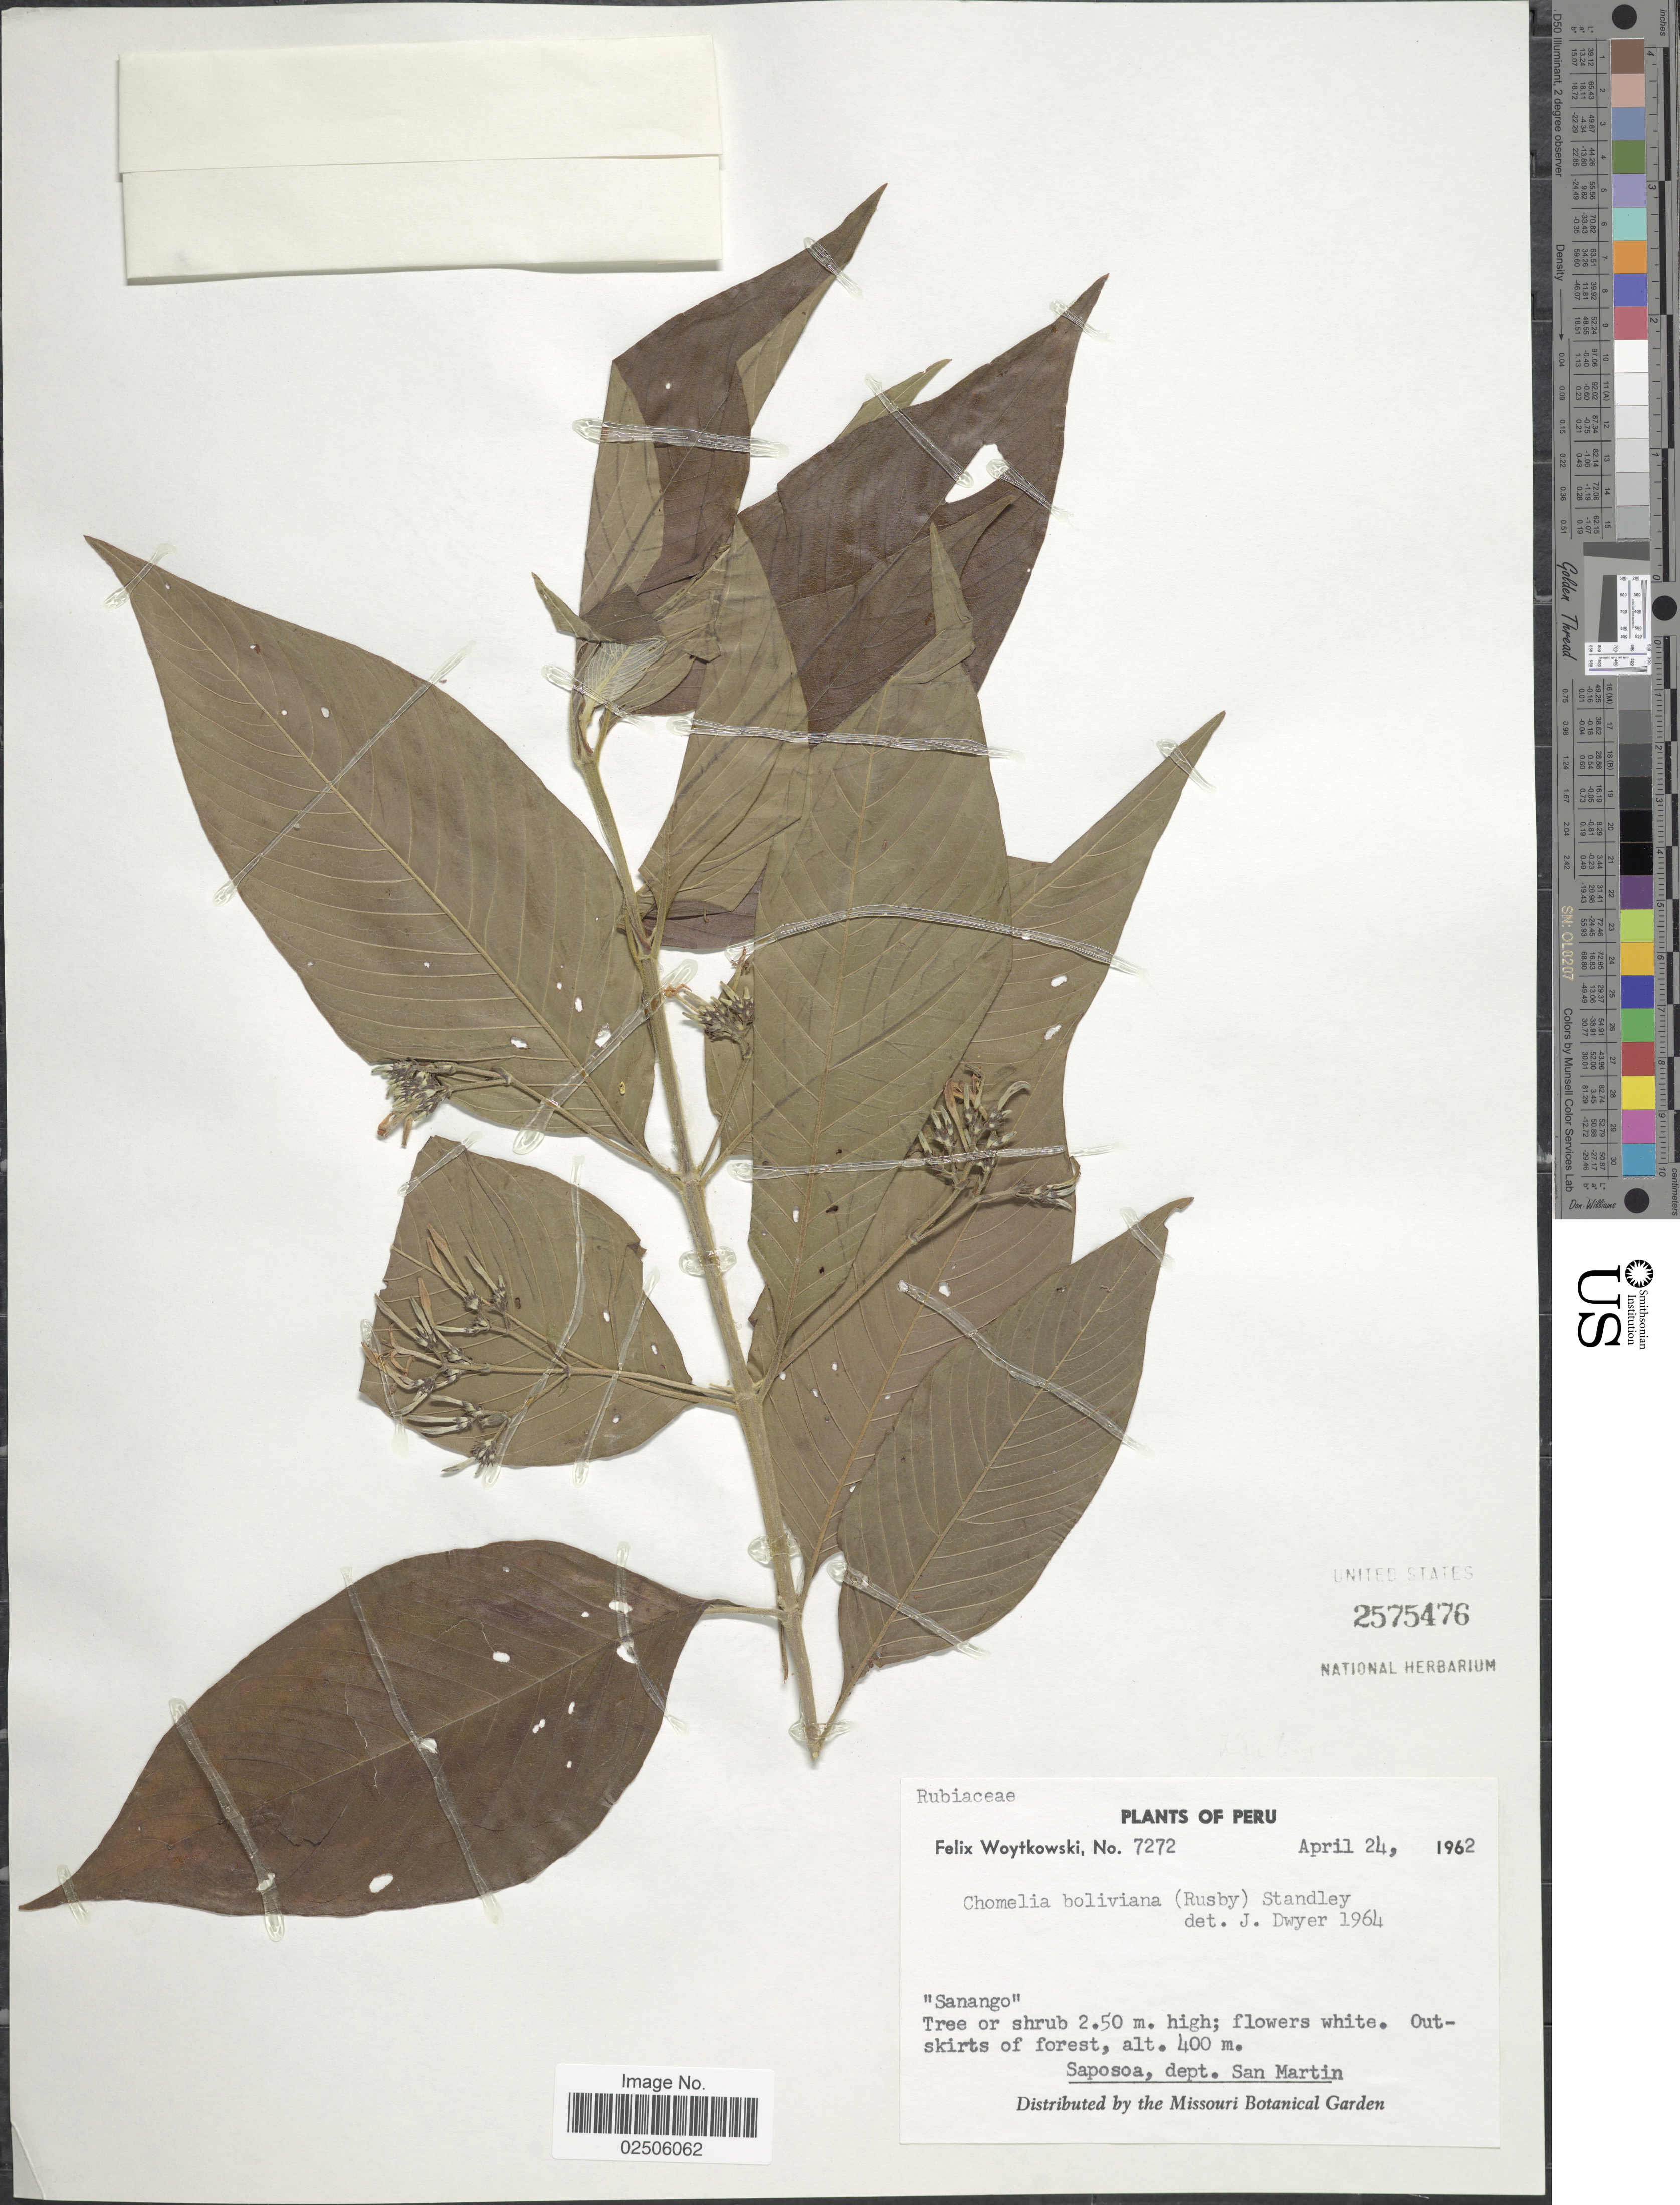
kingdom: Plantae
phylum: Tracheophyta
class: Magnoliopsida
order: Gentianales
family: Rubiaceae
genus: Chomelia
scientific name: Chomelia boliviana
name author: Standl.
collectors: F. Woytkowski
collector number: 7272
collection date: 1962-04-24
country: Peru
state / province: San Martín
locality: Saposoa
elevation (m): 400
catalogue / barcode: US 2575476